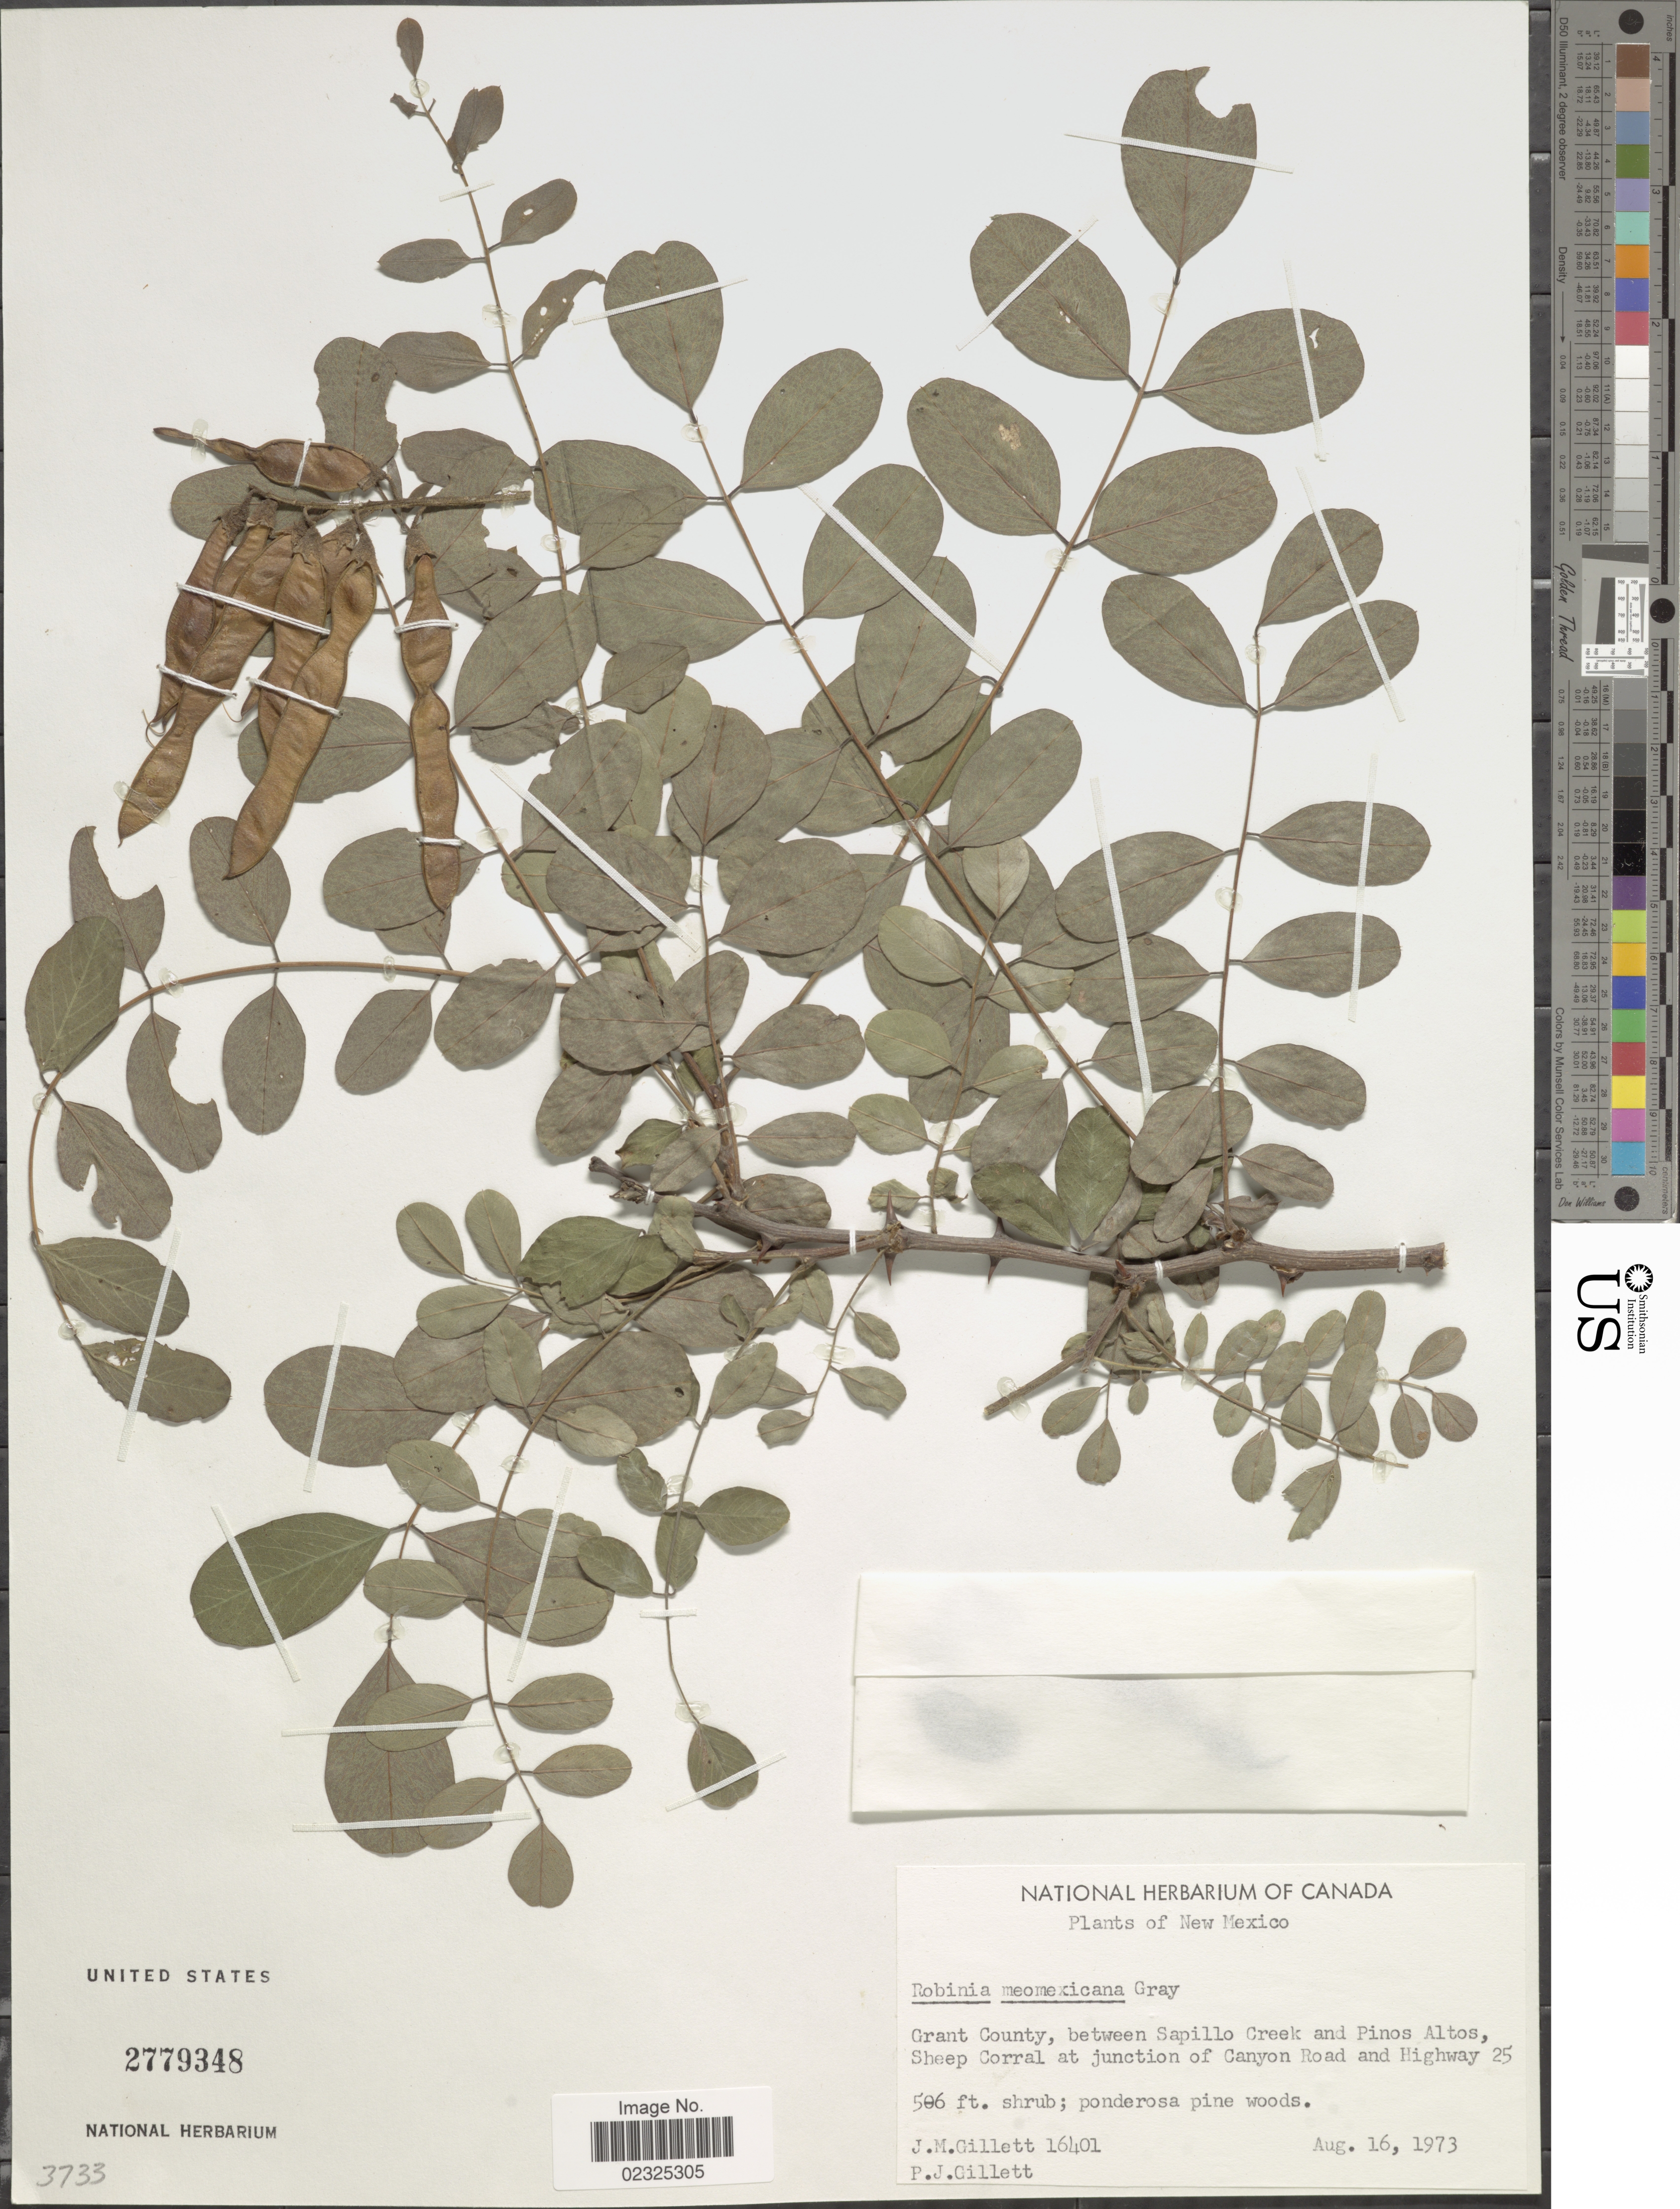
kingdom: Plantae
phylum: Tracheophyta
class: Magnoliopsida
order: Fabales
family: Fabaceae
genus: Robinia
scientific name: Robinia neomexicana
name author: A. Gray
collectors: J. M. Gillett & P. Gillett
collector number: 16401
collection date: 1973-08-16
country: United States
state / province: New Mexico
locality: Grant County, between Sapillo Creek and Pinos Altos, Sheep Corral at junction of Canyon Road and Highway 25; ponderosa pine woods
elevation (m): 154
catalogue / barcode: US 2779348